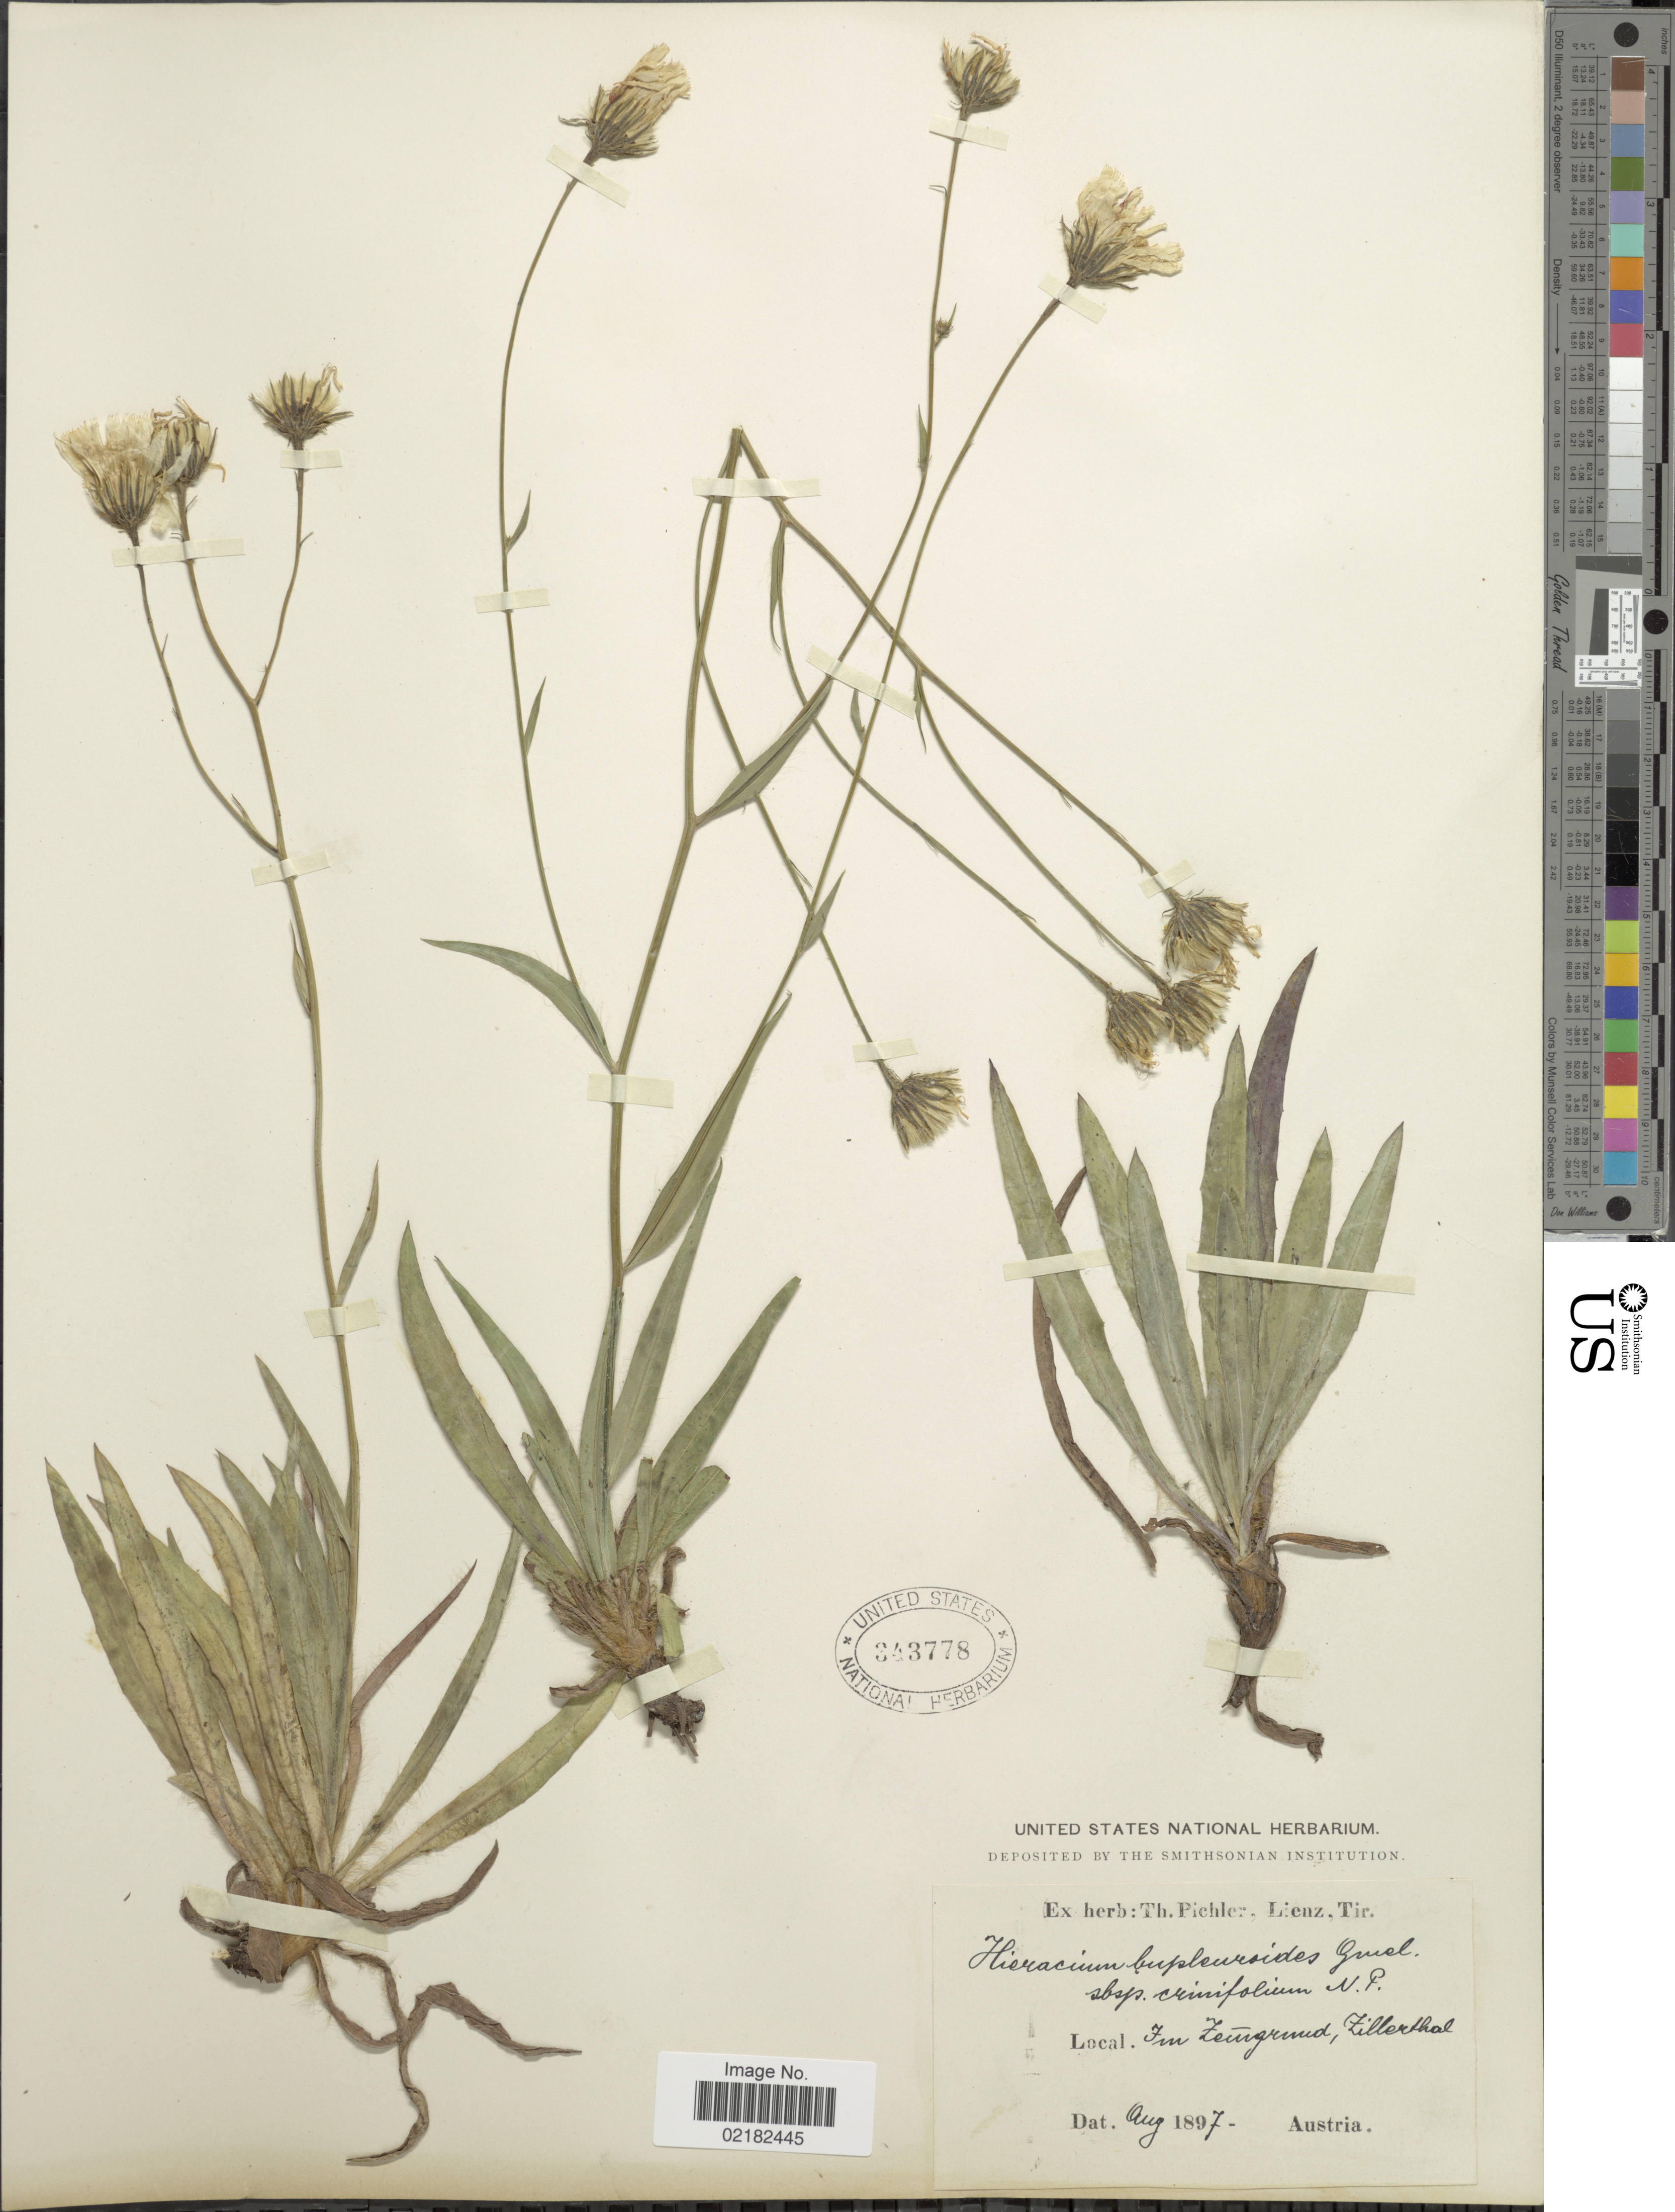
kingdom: Plantae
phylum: Tracheophyta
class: Magnoliopsida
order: Asterales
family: Asteraceae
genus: Hieracium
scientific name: Hieracium bupleuroides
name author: C.C. Gmel.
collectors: ex herb. T. Pichler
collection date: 1897-08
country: Austria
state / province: Tirol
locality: Im Zemgrund [interpreted], Zillertal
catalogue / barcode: US 343778